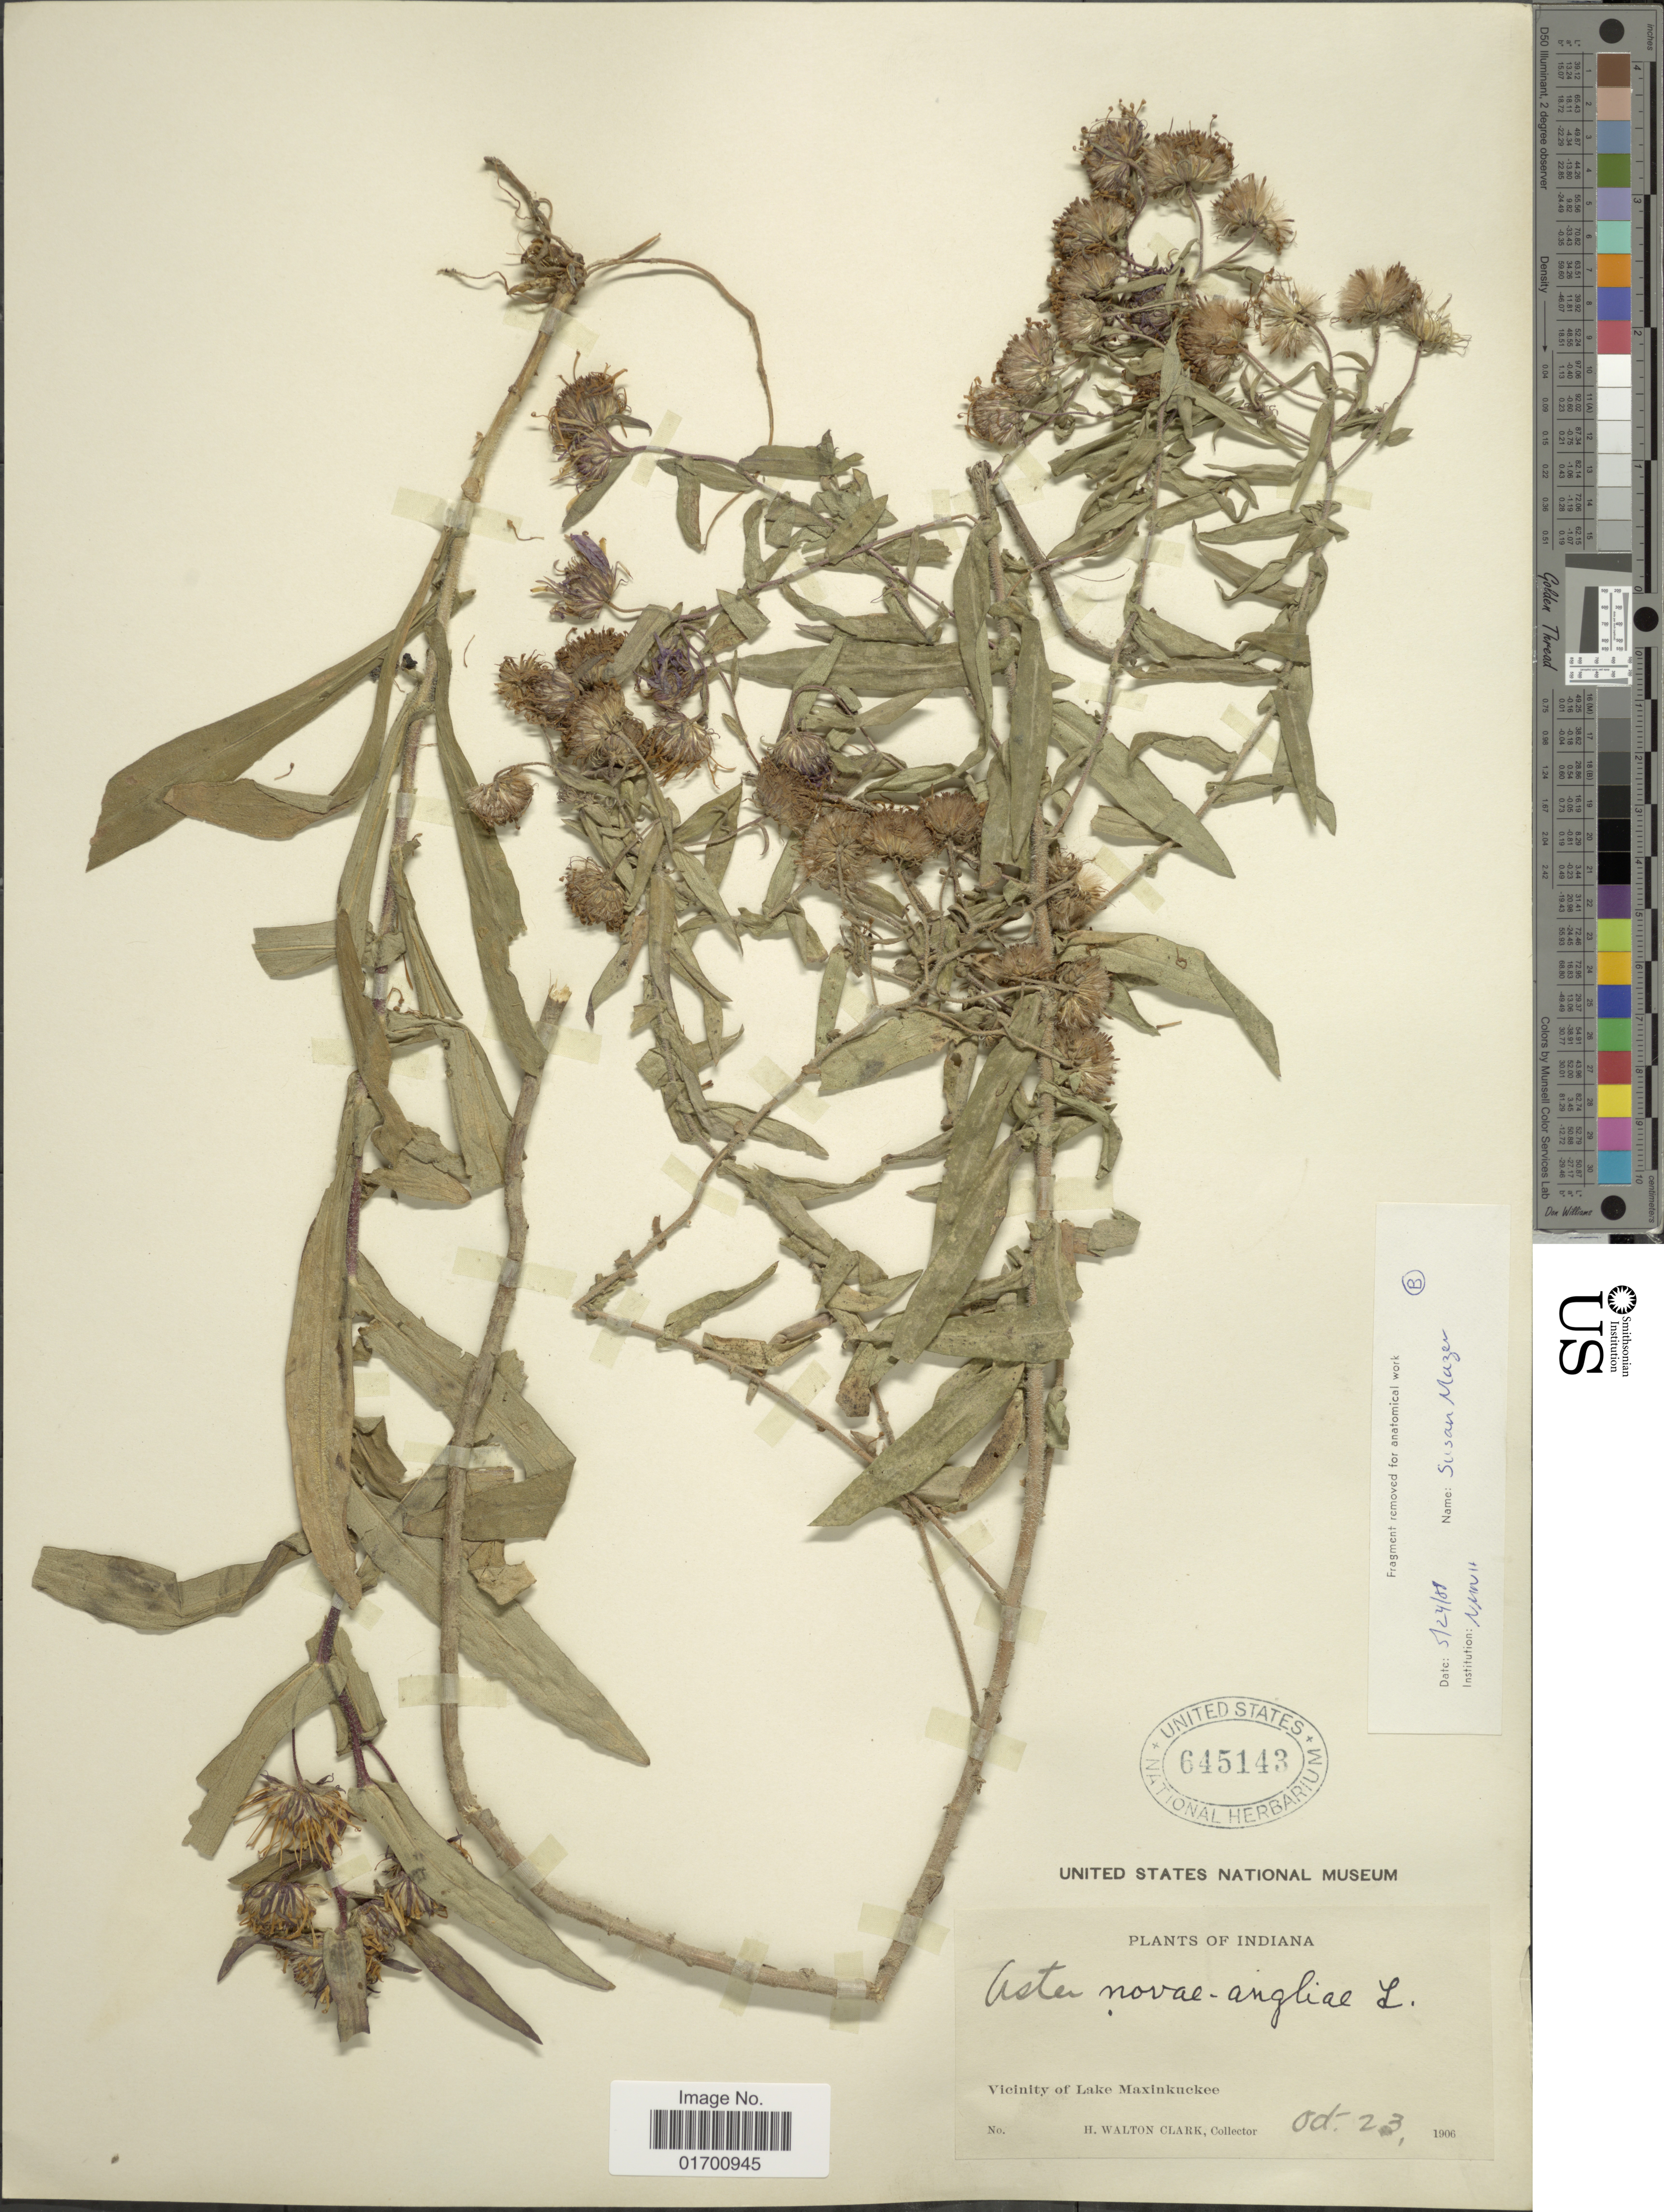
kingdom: Plantae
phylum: Tracheophyta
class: Magnoliopsida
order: Asterales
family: Asteraceae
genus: Symphyotrichum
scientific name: Symphyotrichum novae-angliae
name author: (L.) G.L. Nesom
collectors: H. W. Clark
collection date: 1906-10-23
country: United States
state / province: Indiana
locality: Vicinity of Lake Maxinkuckee.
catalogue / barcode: US 645143